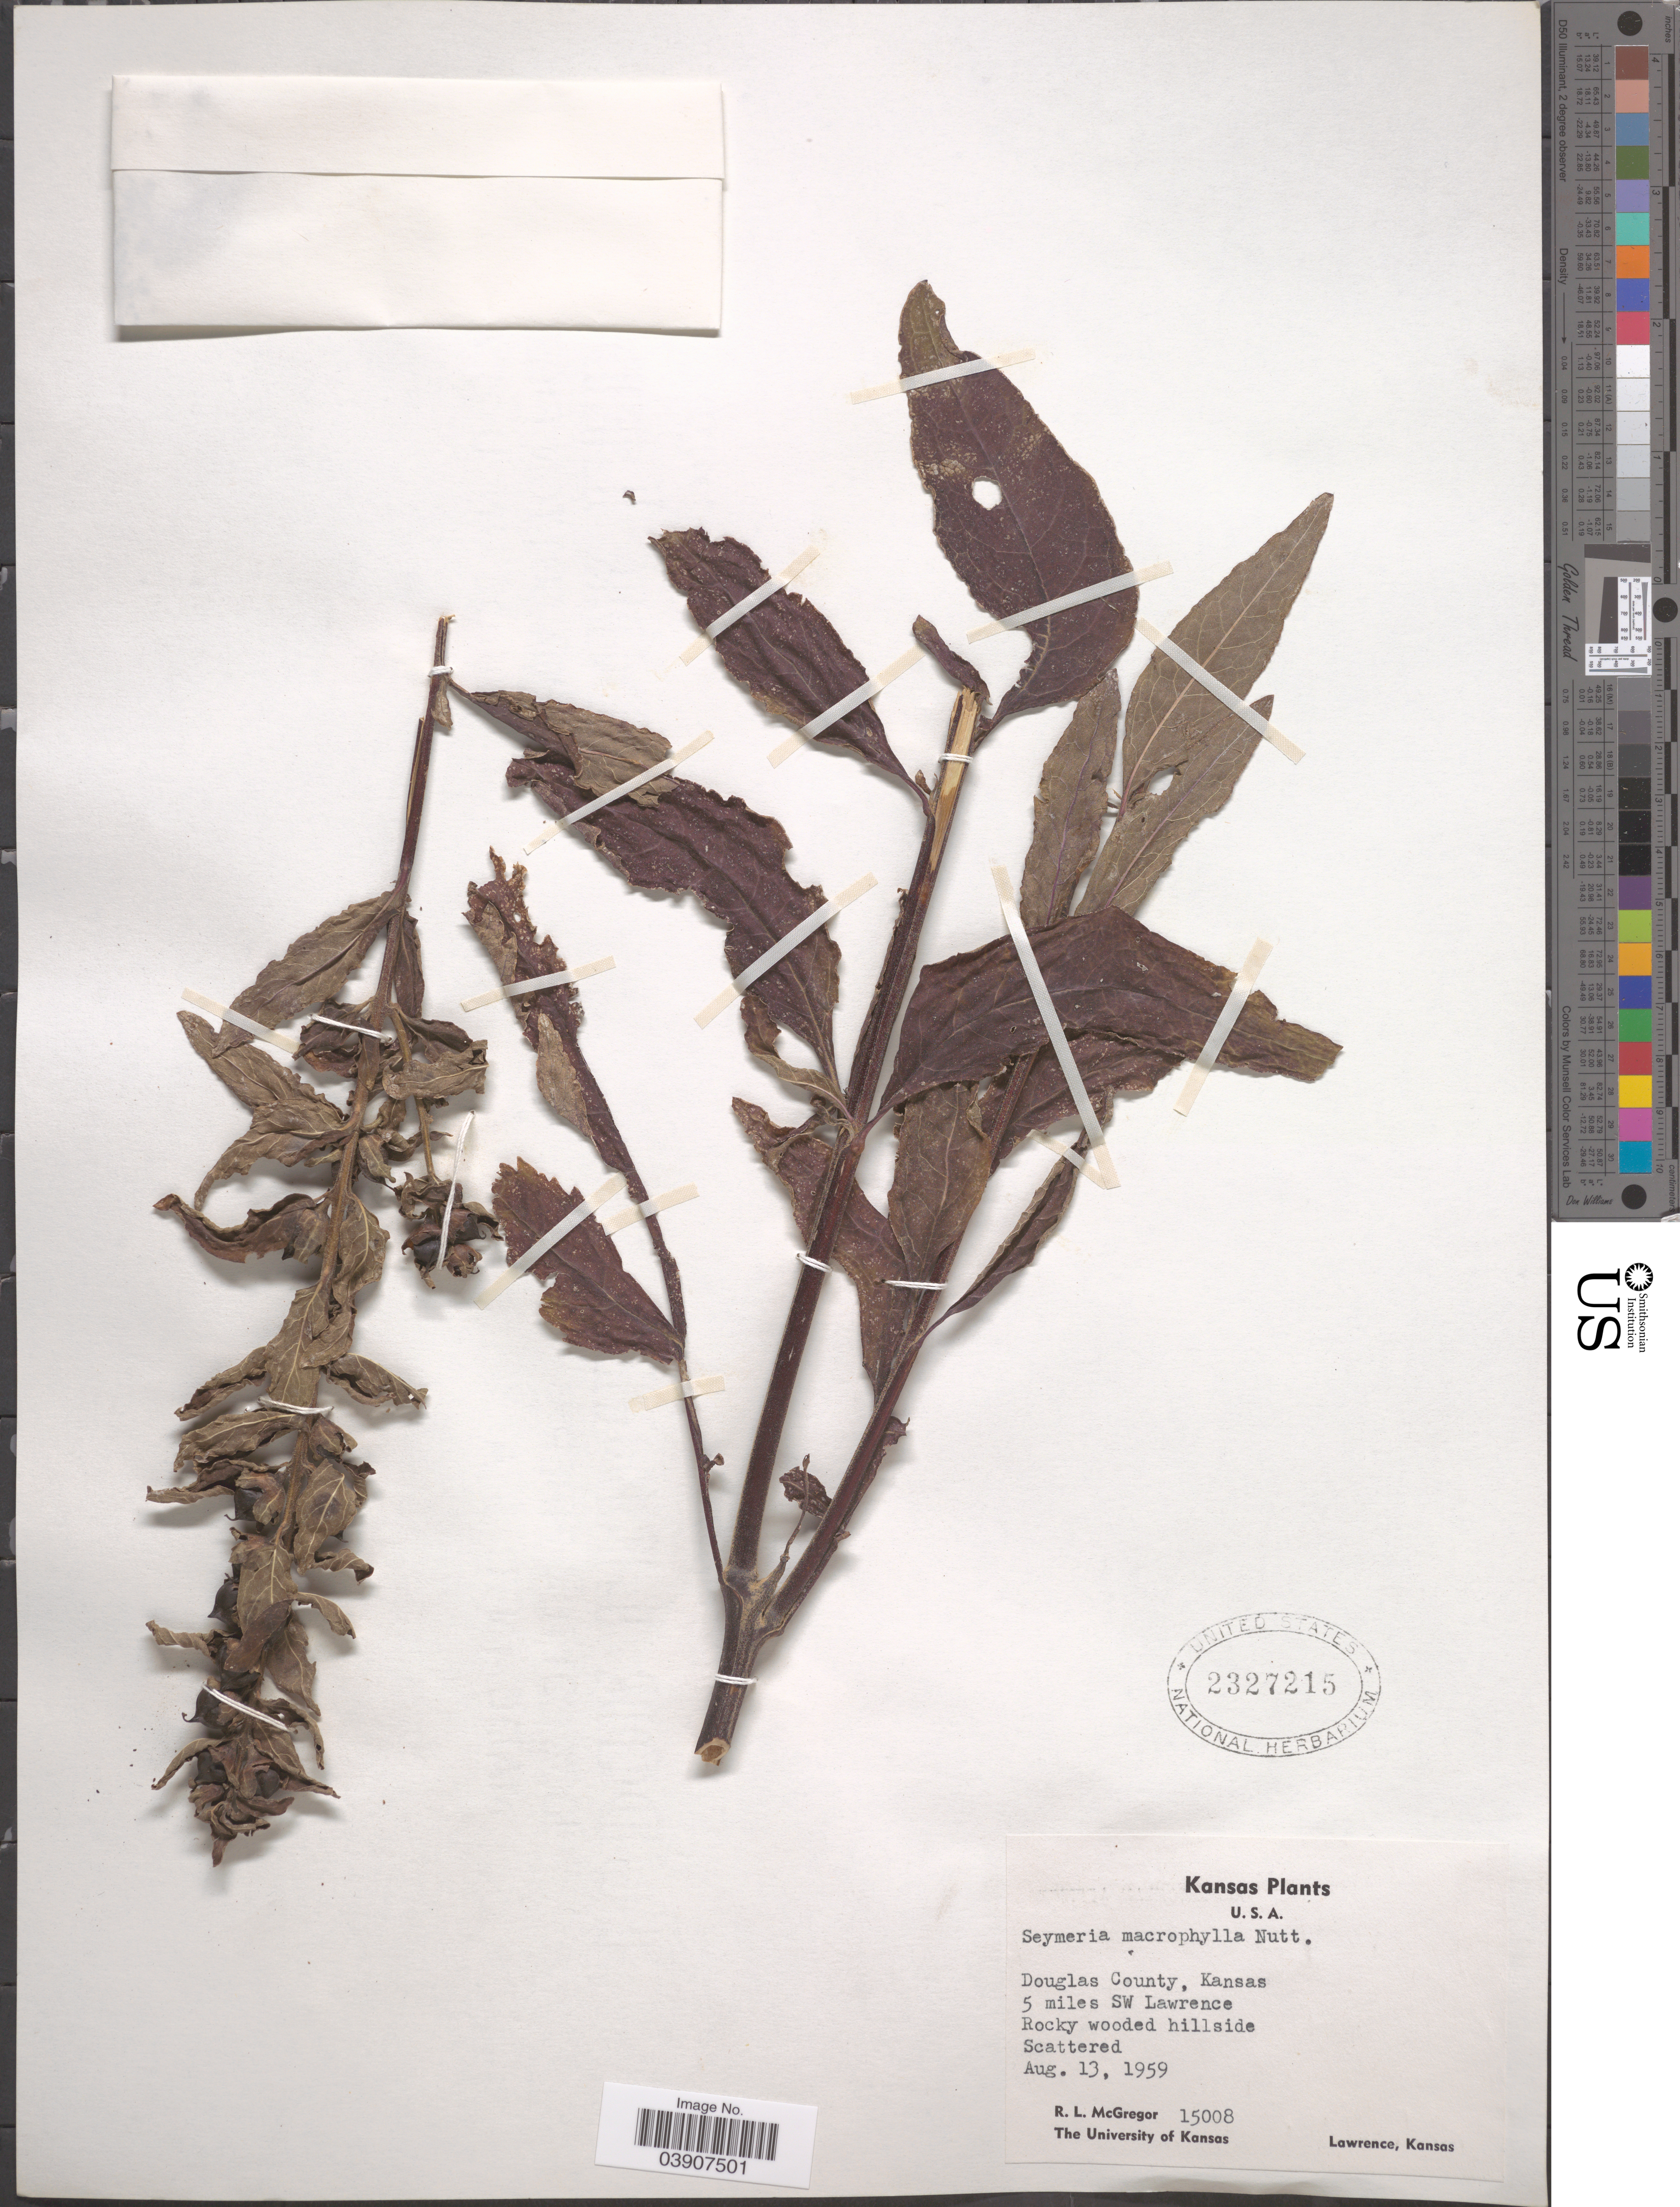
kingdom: Plantae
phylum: Tracheophyta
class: Magnoliopsida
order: Lamiales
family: Orobanchaceae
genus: Dasistoma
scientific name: Dasistoma macrophylla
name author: (Nutt.) Raf.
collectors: R. McGregor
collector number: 15008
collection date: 1959-08-13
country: United States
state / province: Kansas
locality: Douglas County, 5 miles SW Lawrence.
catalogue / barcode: US 2327215